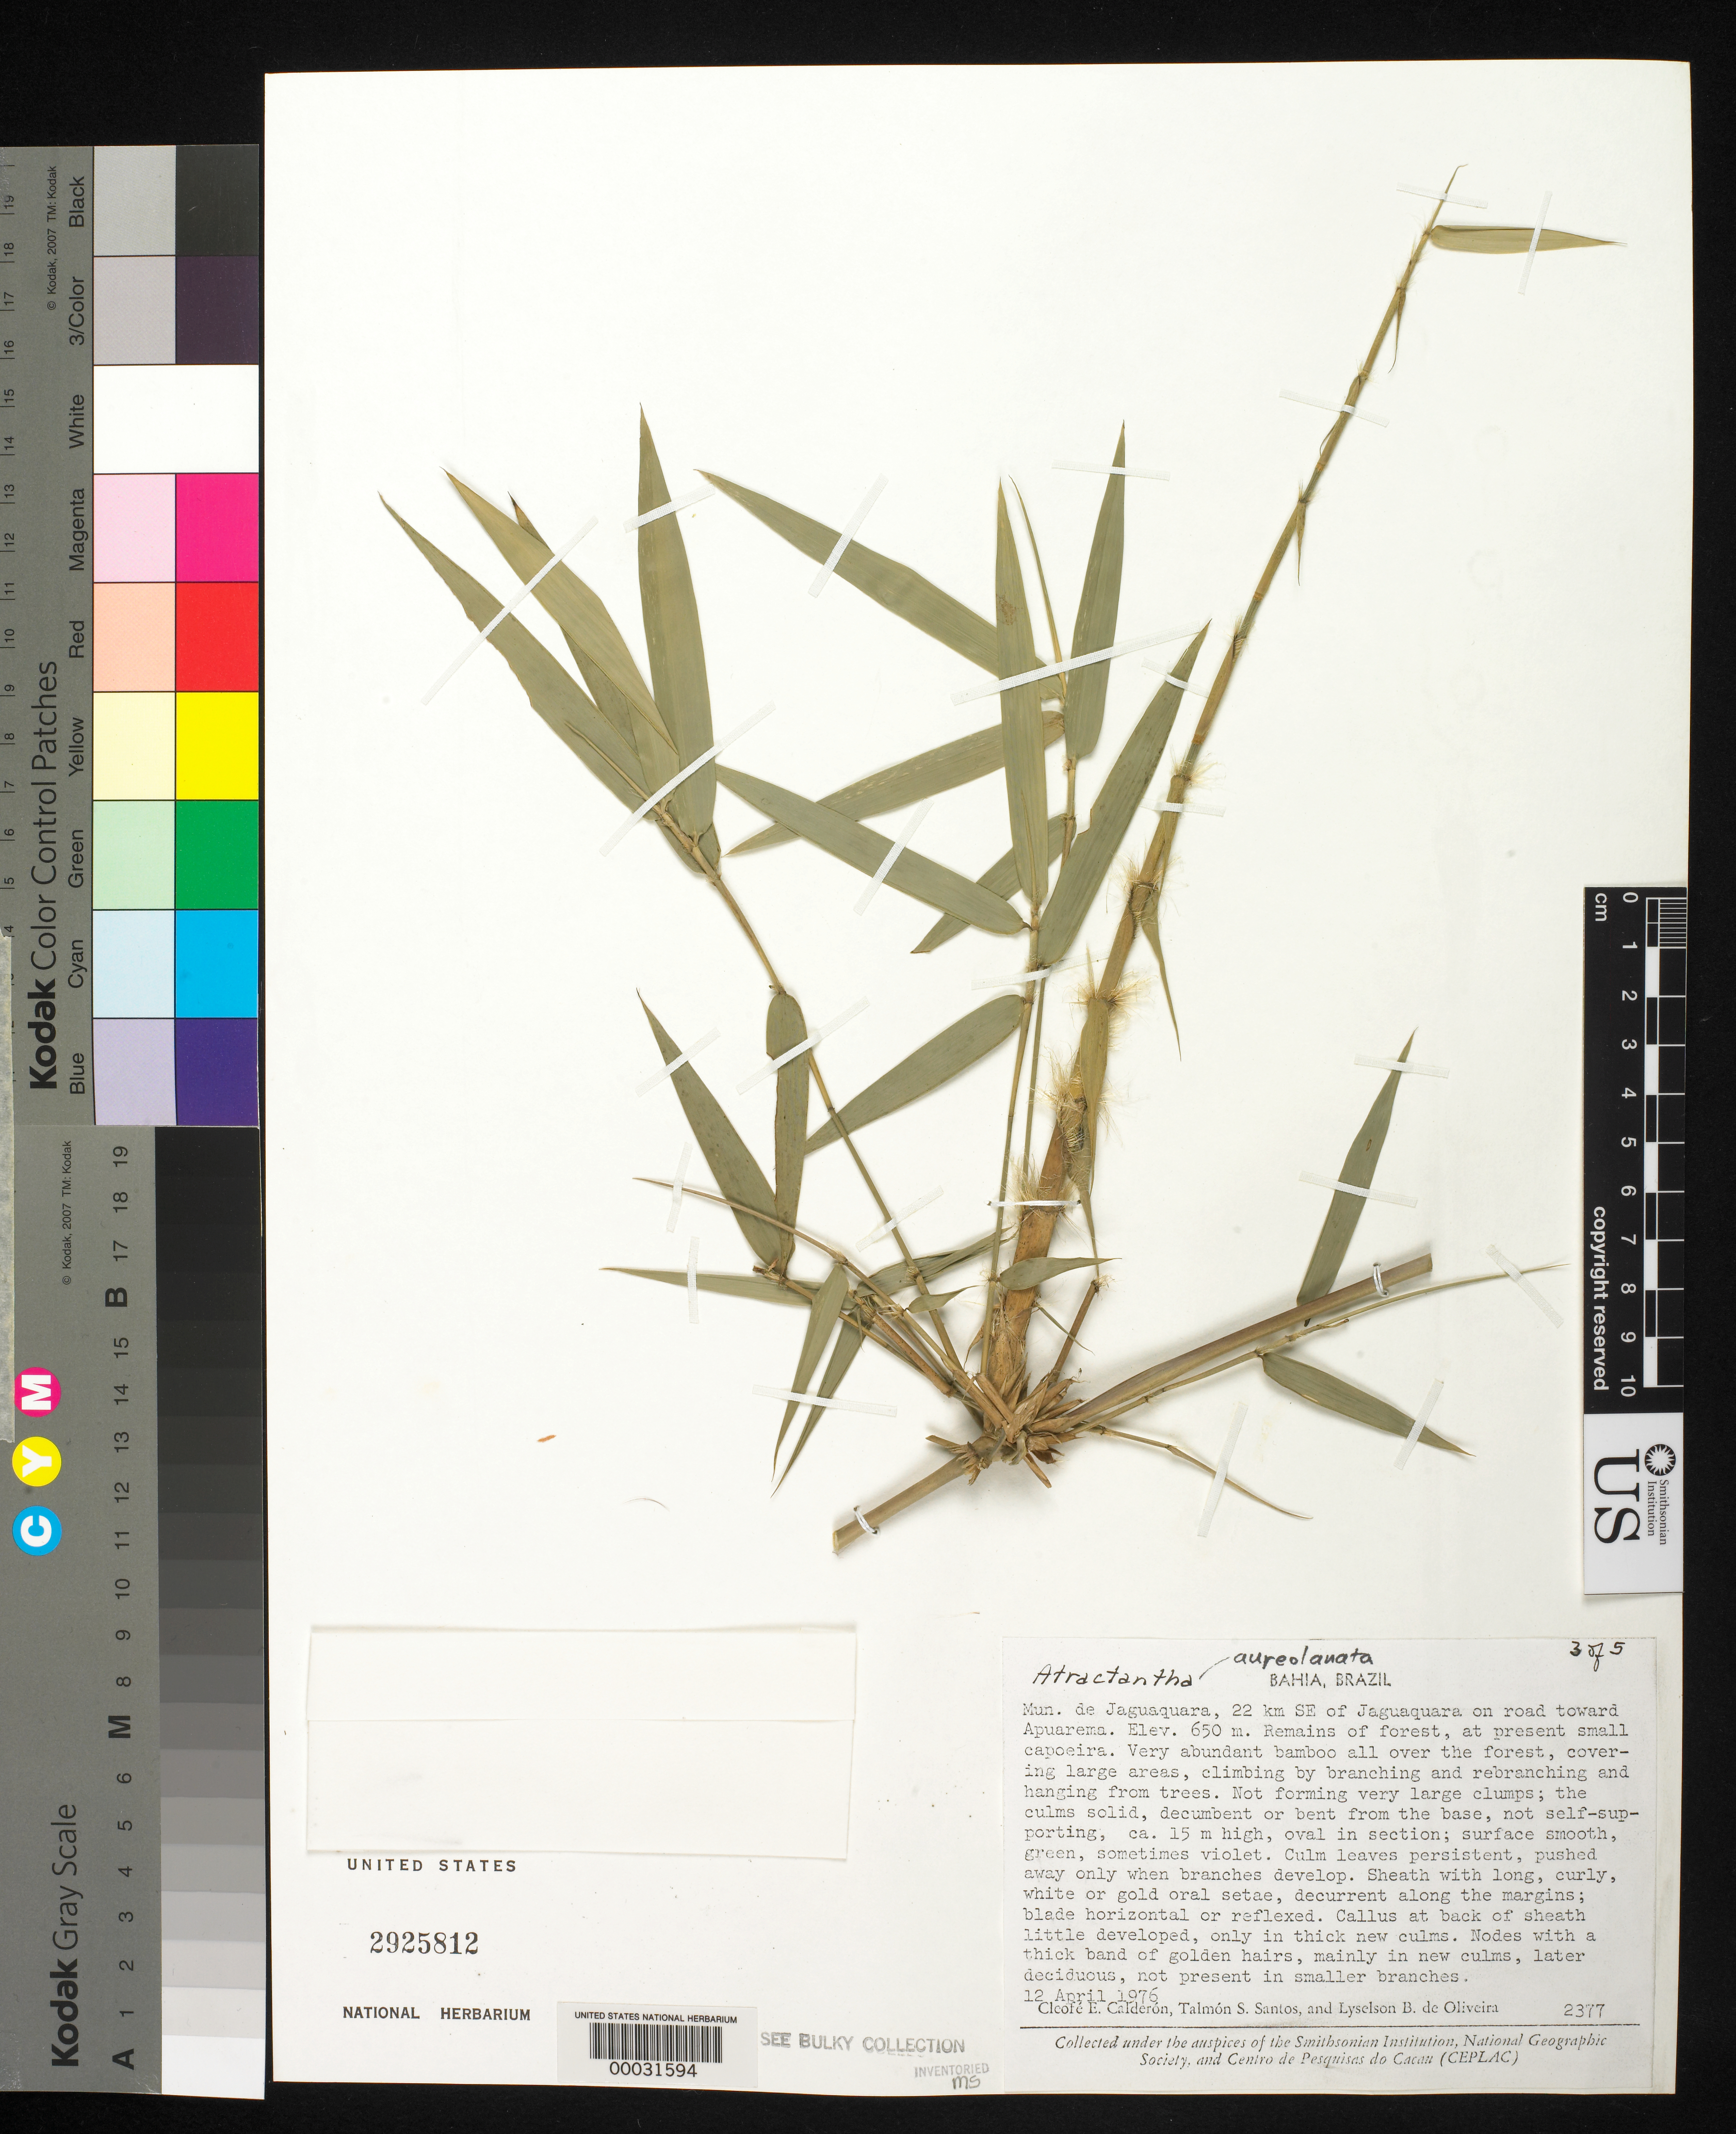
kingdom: Plantae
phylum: Tracheophyta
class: Liliopsida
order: Poales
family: Poaceae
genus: Atractantha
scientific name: Atractantha aureolanata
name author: Judz.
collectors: C. E. Calderón, T. S. Santos & L. de Oliveira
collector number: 2377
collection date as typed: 12 Apr 1976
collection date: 1976-04-12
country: Brazil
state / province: Bahia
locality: Jaguaquara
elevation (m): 650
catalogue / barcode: US 2925812